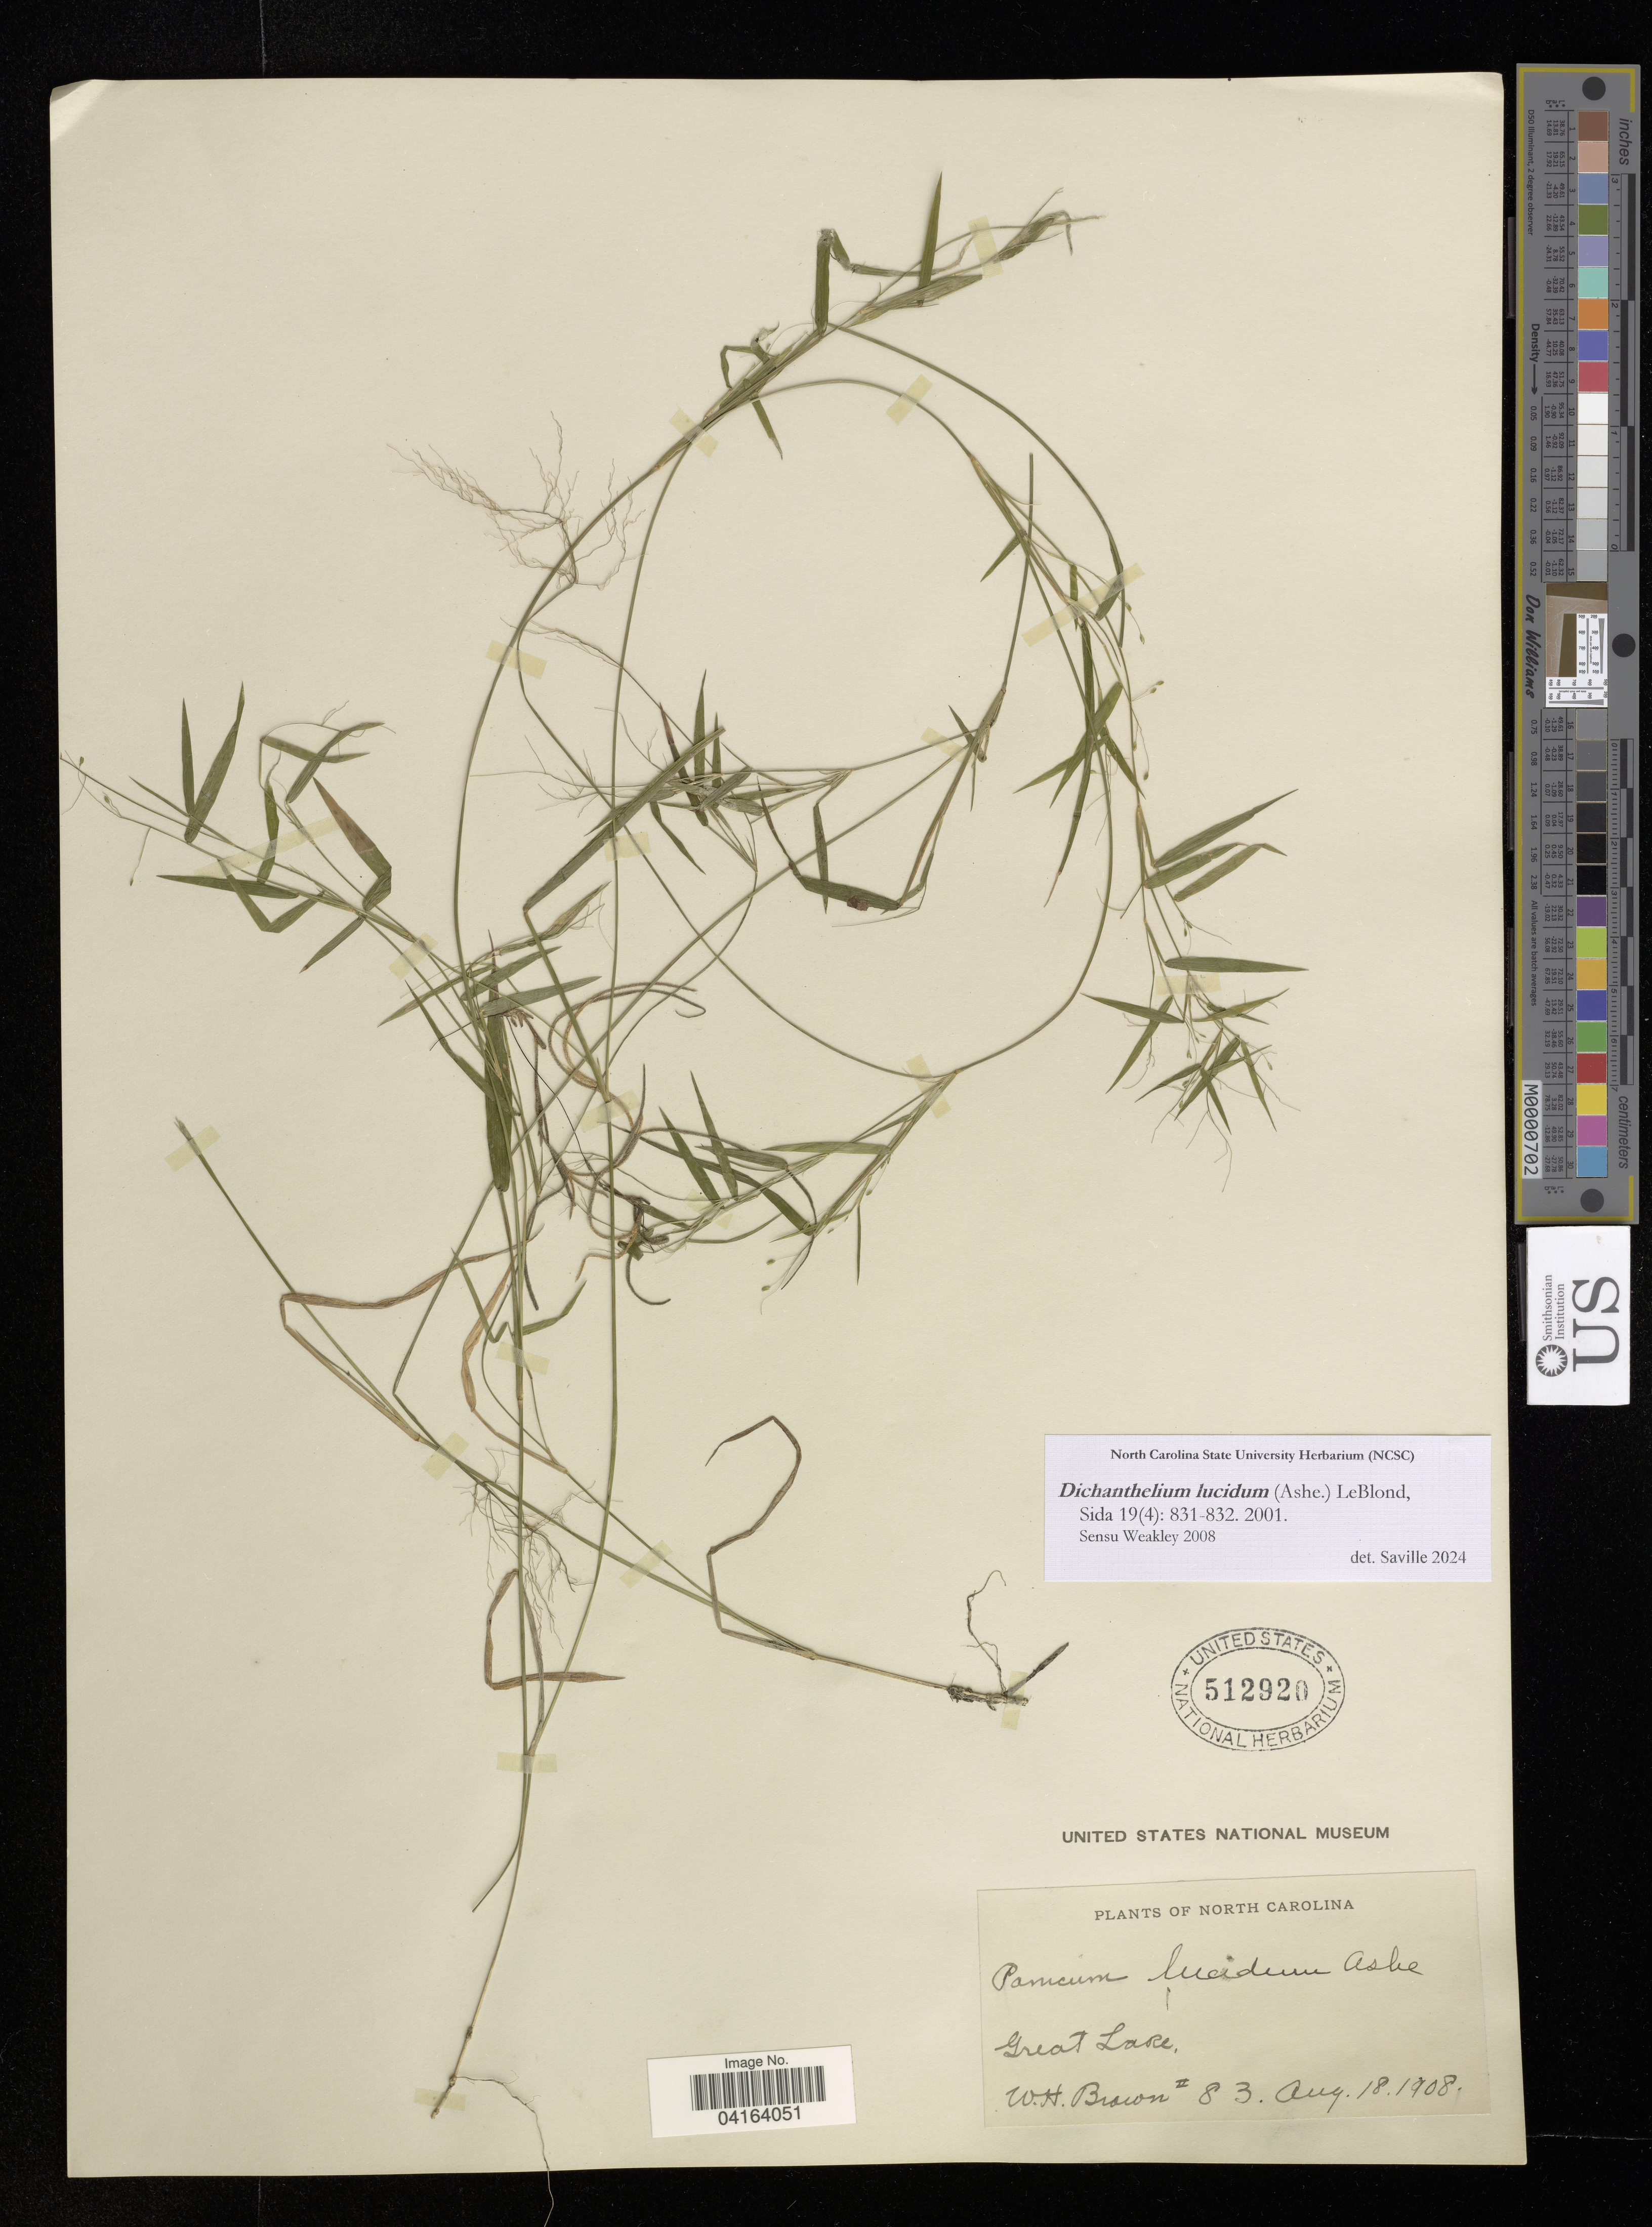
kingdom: Plantae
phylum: Tracheophyta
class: Liliopsida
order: Poales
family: Poaceae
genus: Dichanthelium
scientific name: Dichanthelium lucidum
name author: (Ashe) LeBlond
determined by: Saville, A. C., (NCSC), North Carolina State University (UNITED STATES)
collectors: W. H. Brown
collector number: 83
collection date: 1908-08-18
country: United States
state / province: North Carolina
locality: Great Lake.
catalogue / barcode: US 512920